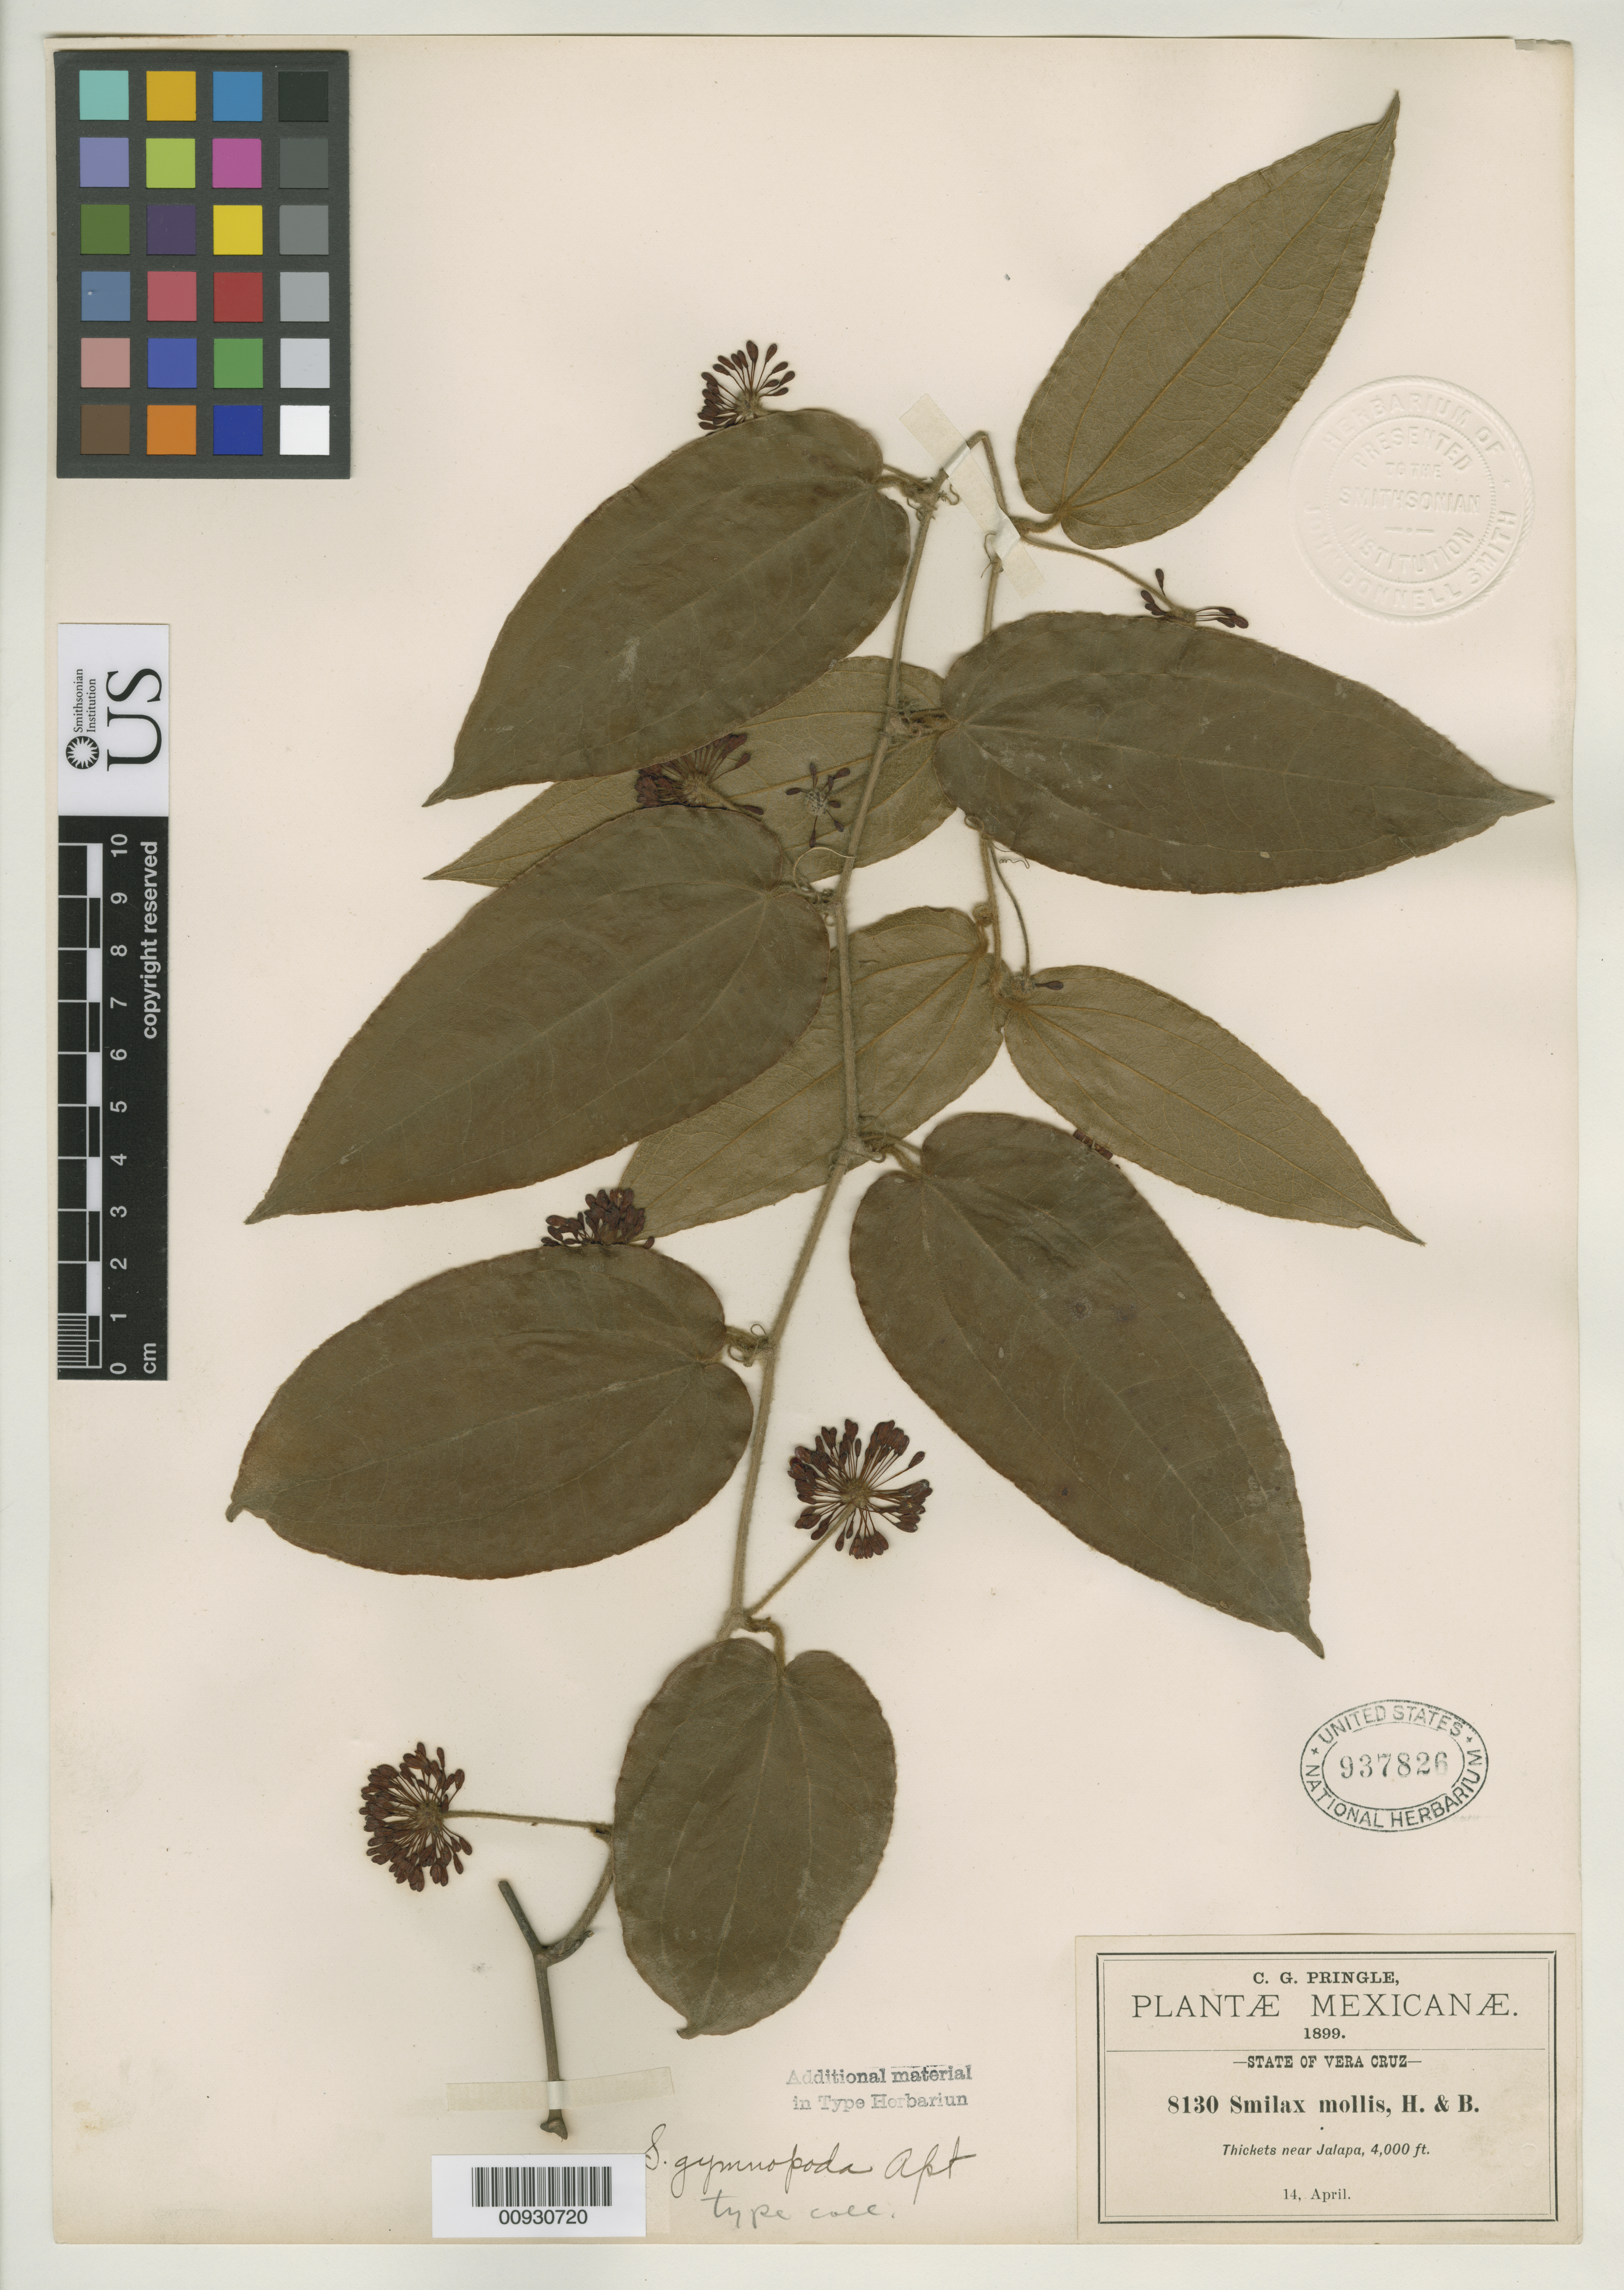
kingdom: Plantae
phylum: Tracheophyta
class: Liliopsida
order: Liliales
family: Smilacaceae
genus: Smilax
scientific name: Smilax gymnopoda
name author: F.W. Apt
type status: Syntype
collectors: C. G. Pringle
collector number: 8130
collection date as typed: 14 Apr 1899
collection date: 1899-04-14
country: Mexico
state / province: Veracruz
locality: Near Jalapa.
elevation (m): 1219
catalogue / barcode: US 937826